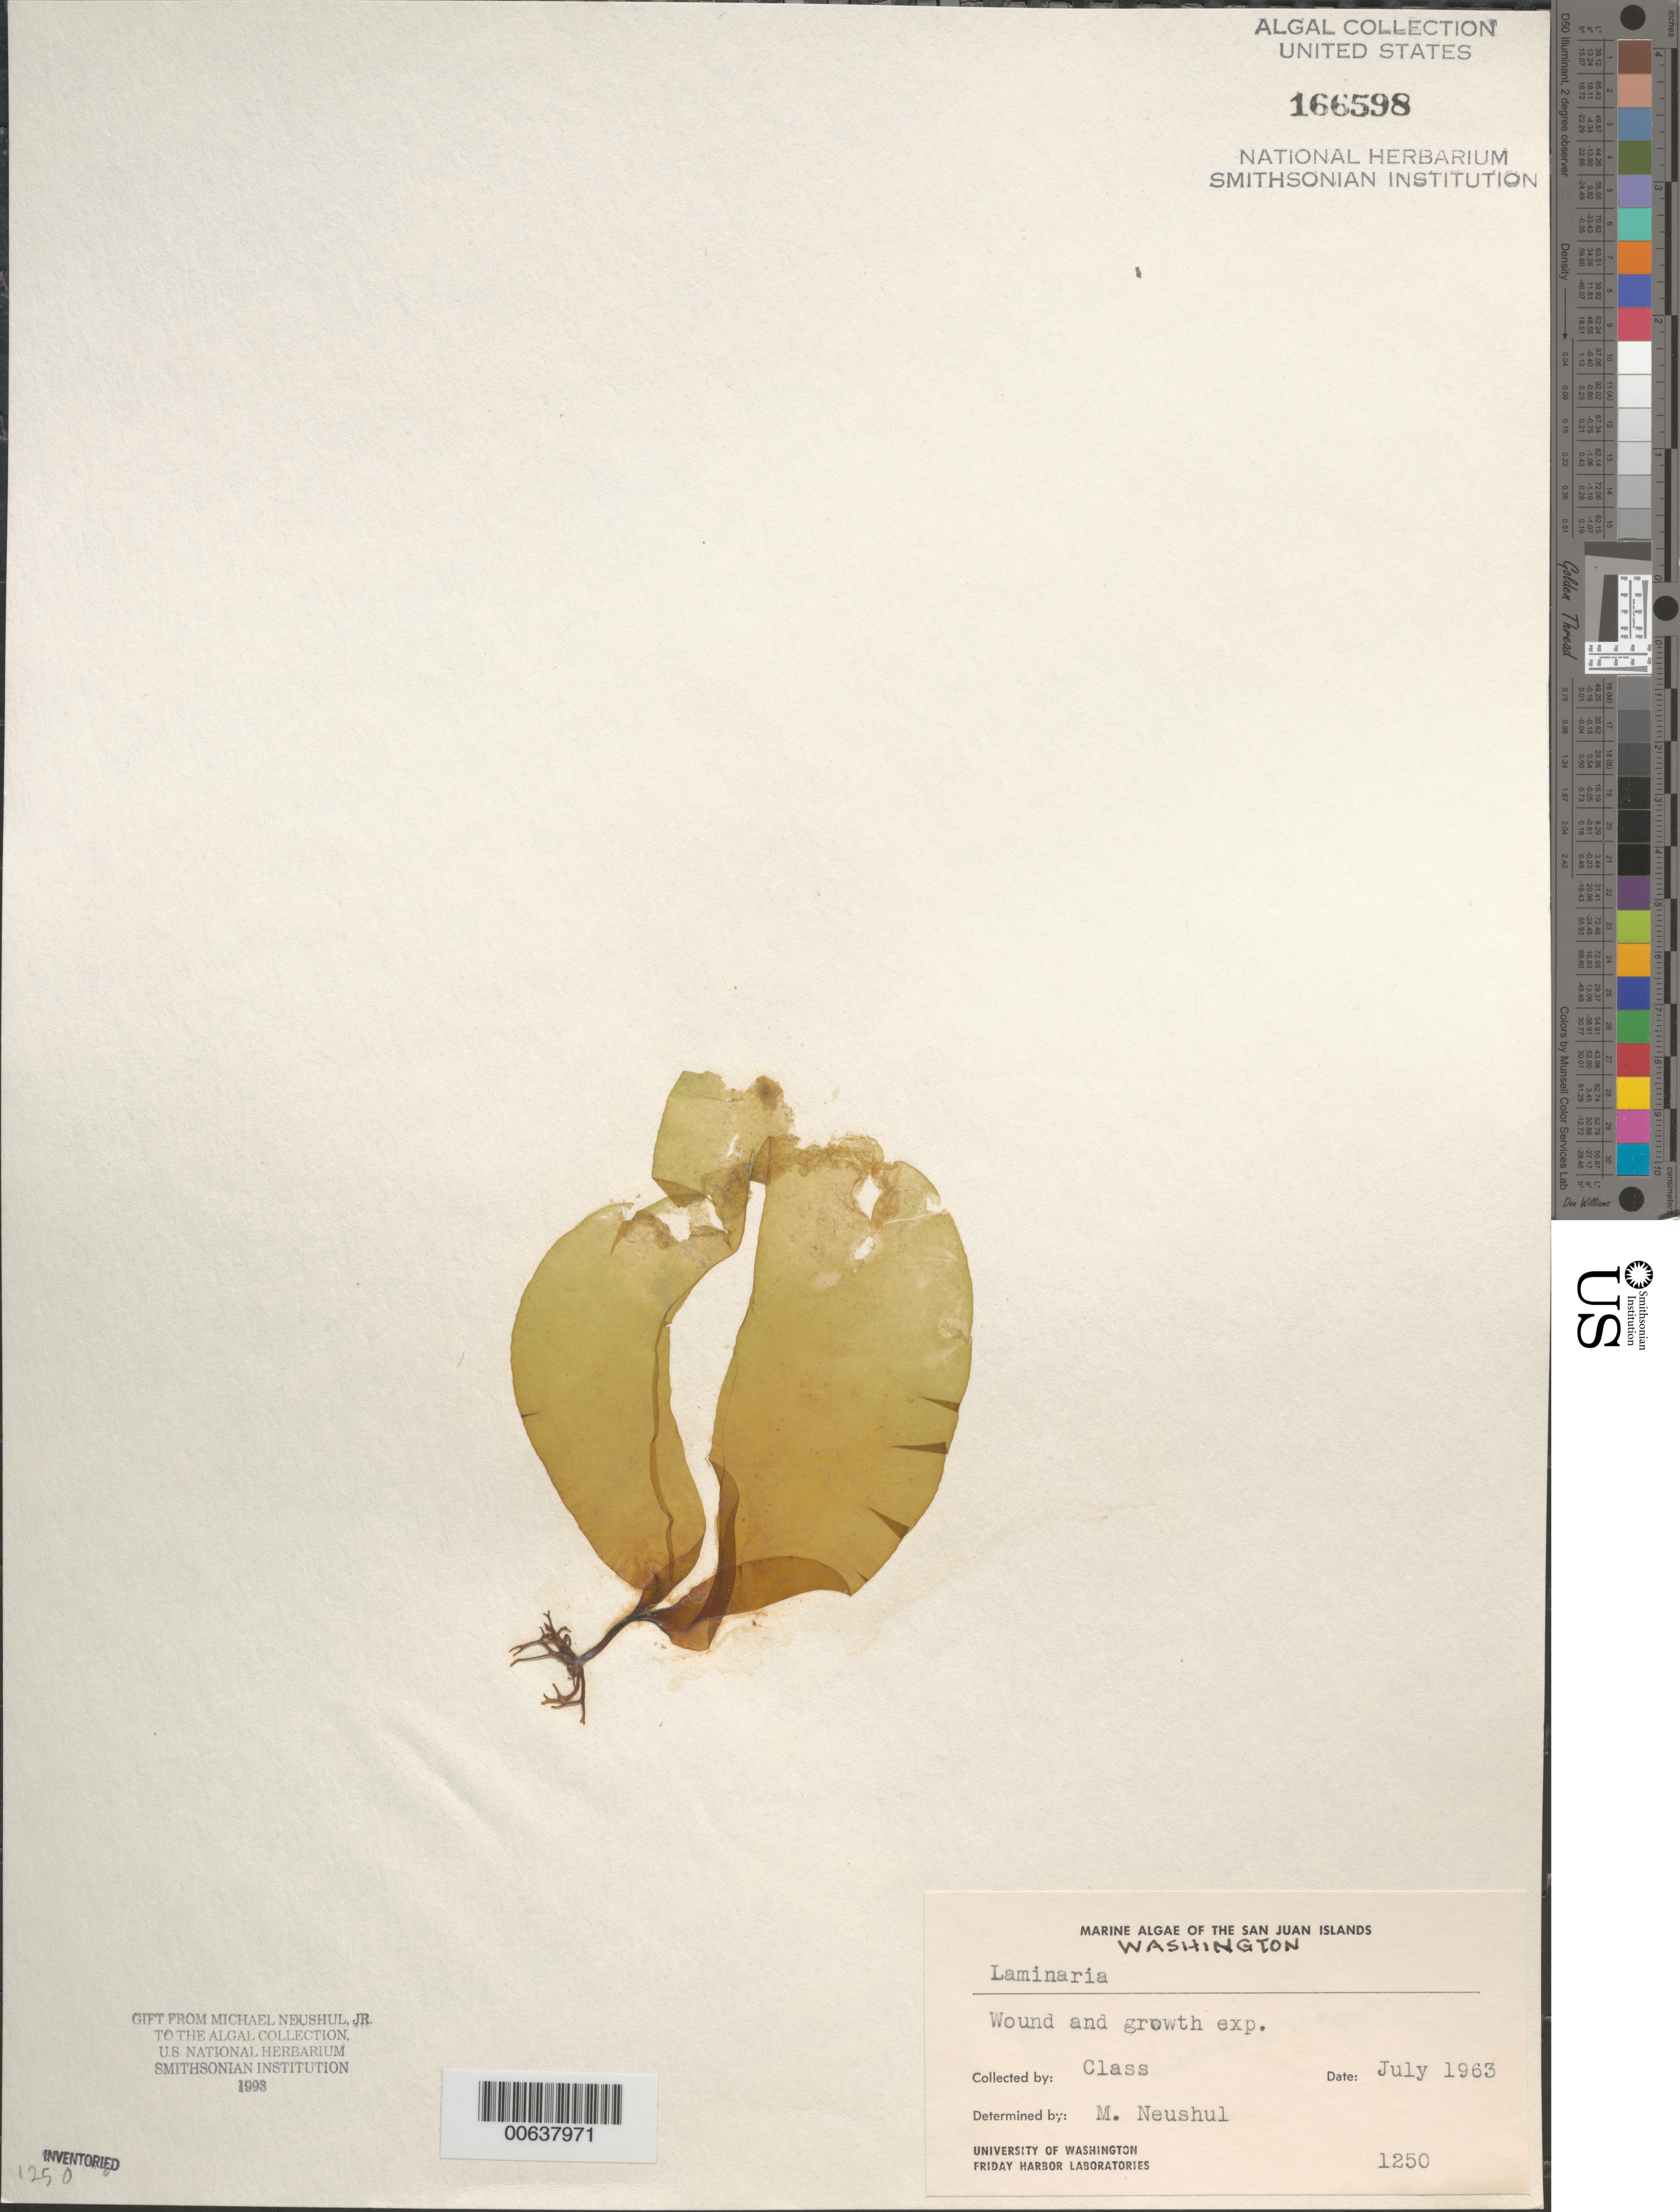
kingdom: Chromista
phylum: Ochrophyta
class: Phaeophyceae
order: Laminariales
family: Laminariaceae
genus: Laminaria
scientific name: Laminaria sp.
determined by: Neushul, M.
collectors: Students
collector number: Neushul 1250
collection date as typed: Jul 1963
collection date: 1963-07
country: United States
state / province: Washington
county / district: San Juan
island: San Juan Islands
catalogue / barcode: US 166598